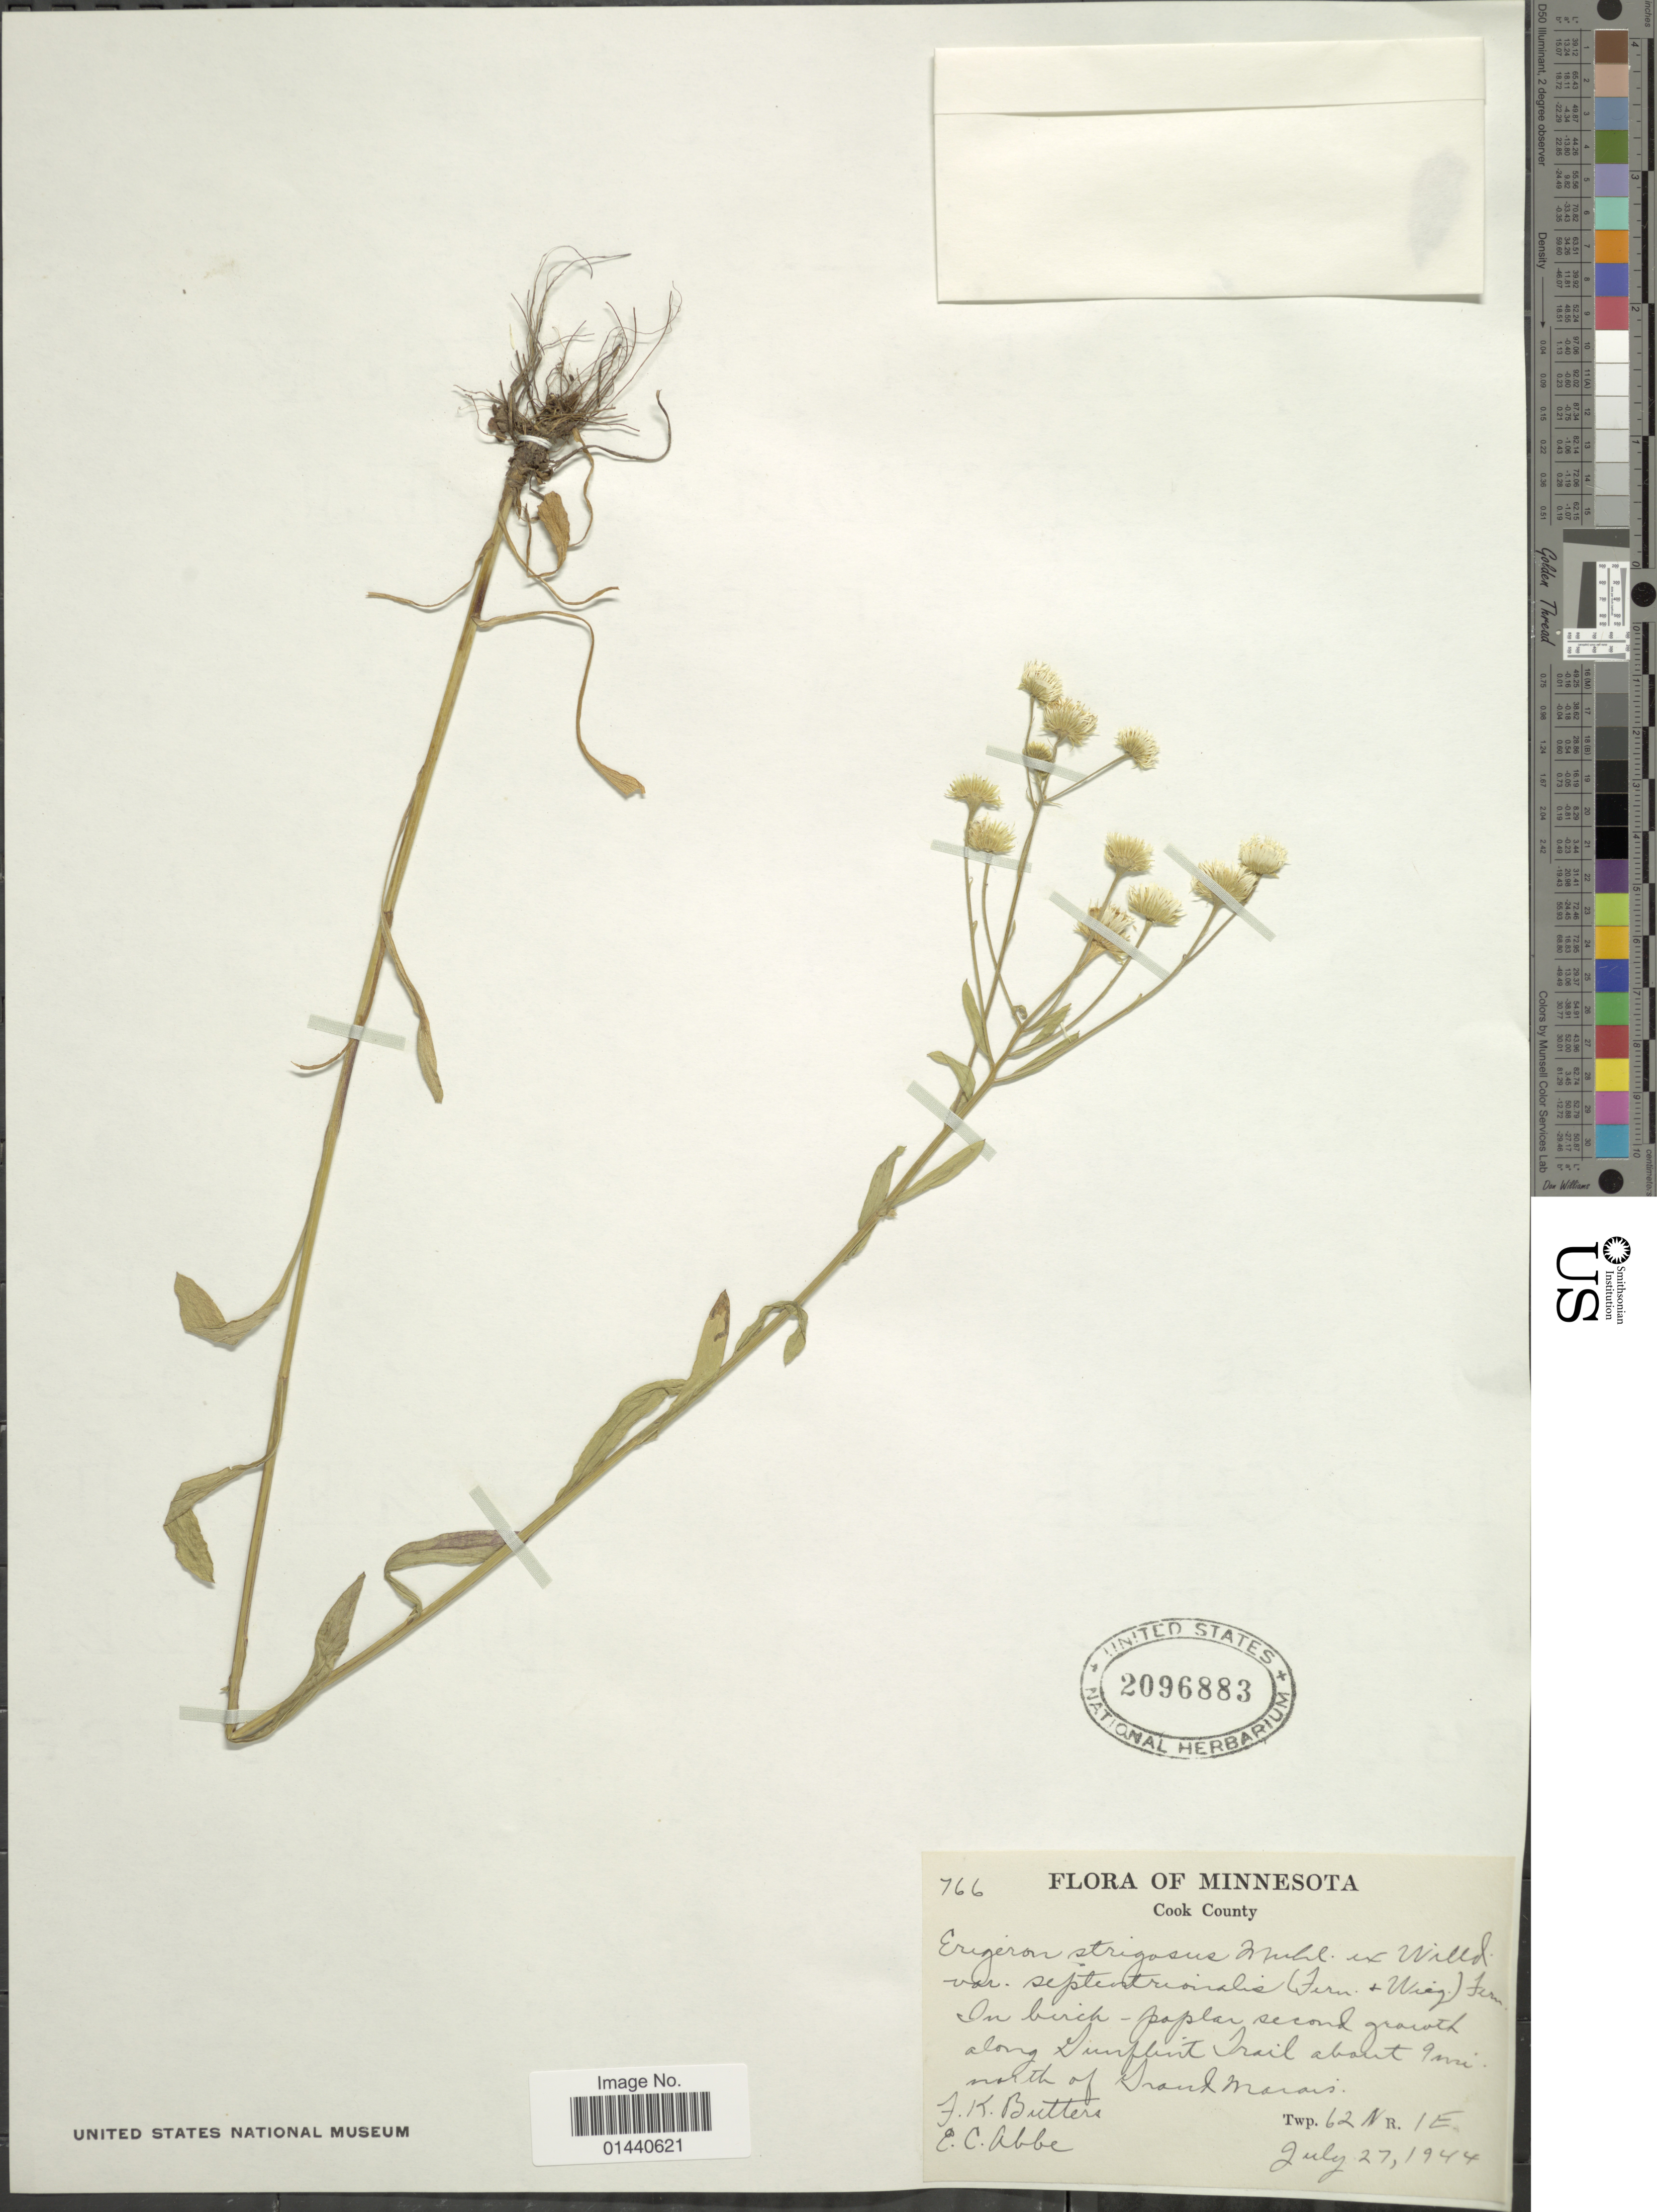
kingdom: Plantae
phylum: Tracheophyta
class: Magnoliopsida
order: Asterales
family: Asteraceae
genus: Erigeron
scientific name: Erigeron strigosus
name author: Muhl. ex Willd.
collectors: F. K. Butters & E. C. Abbe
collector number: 766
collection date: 1944-07-27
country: United States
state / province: Minnesota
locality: Along Dunkfield Trail about 9 mi. north of Frank marais. Twp. 62 N. R. 1E.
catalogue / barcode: US 2096883